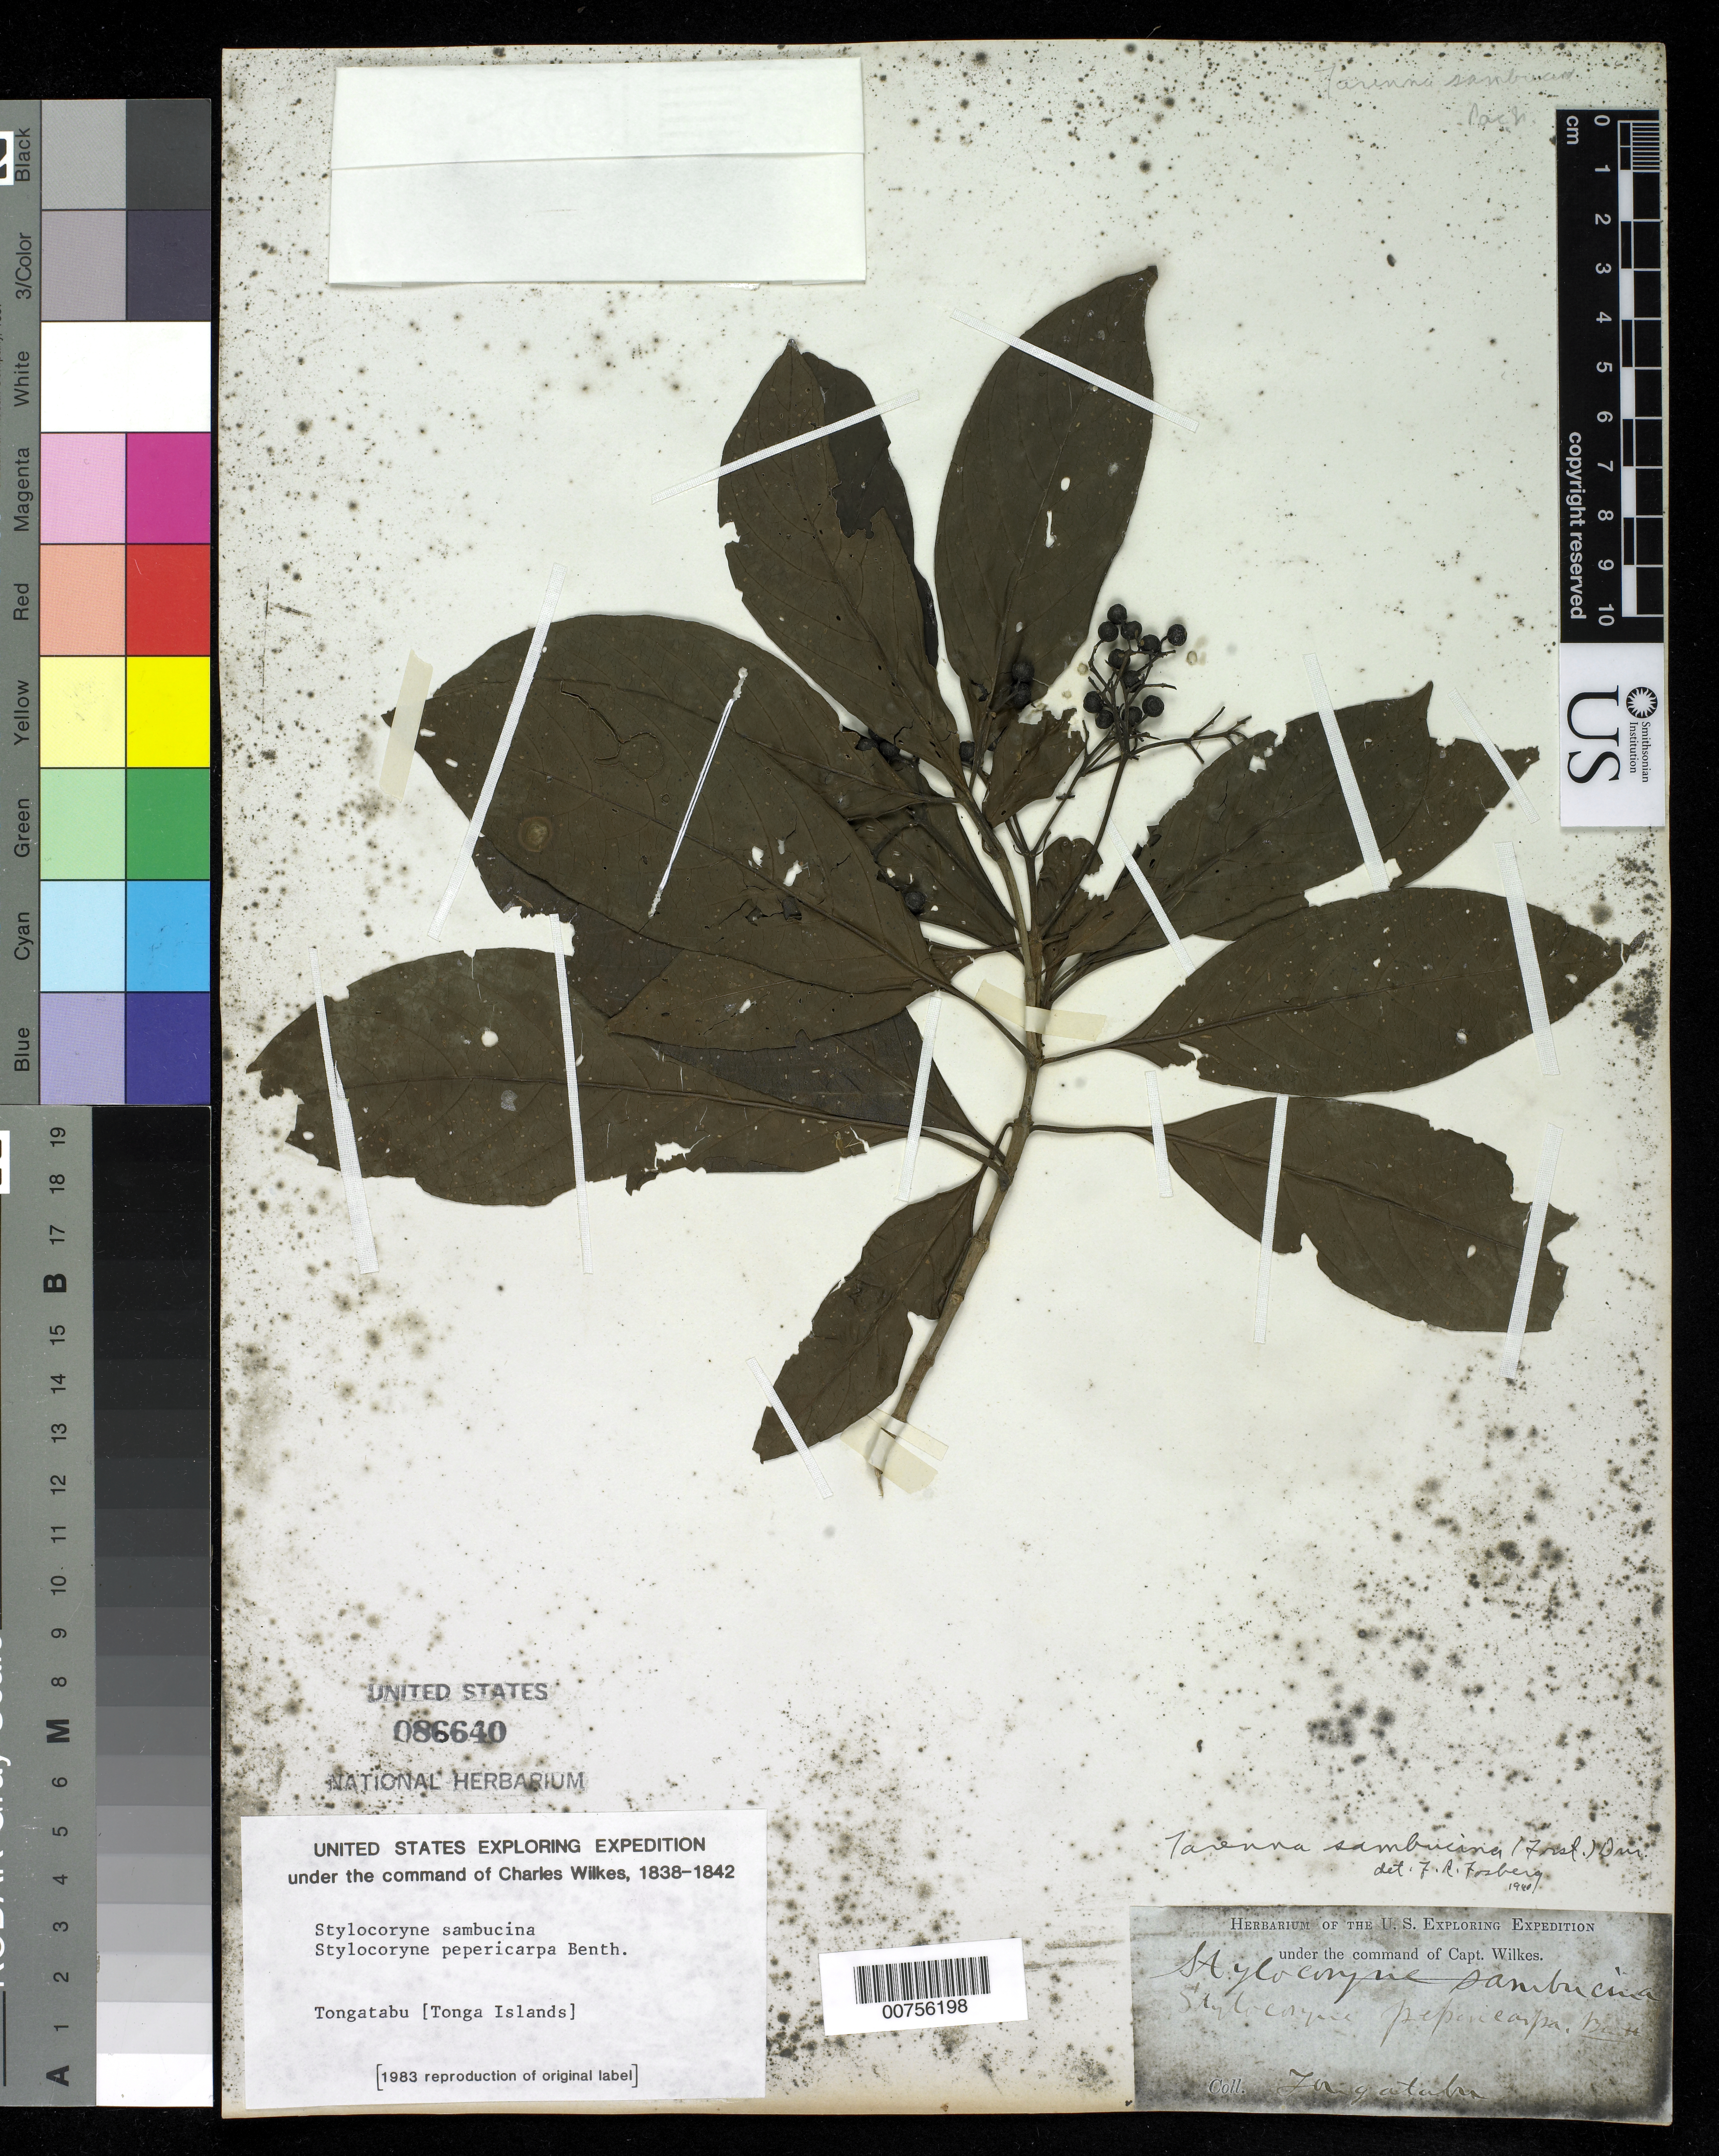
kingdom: Plantae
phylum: Tracheophyta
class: Magnoliopsida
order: Gentianales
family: Rubiaceae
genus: Tarenna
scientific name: Tarenna sambucina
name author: (G. Forst.) Drake ex Durand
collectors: Wilkes Explor. Exped.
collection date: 1838/1842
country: Tonga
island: Tongatapu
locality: Tongatabu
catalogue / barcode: US 86640